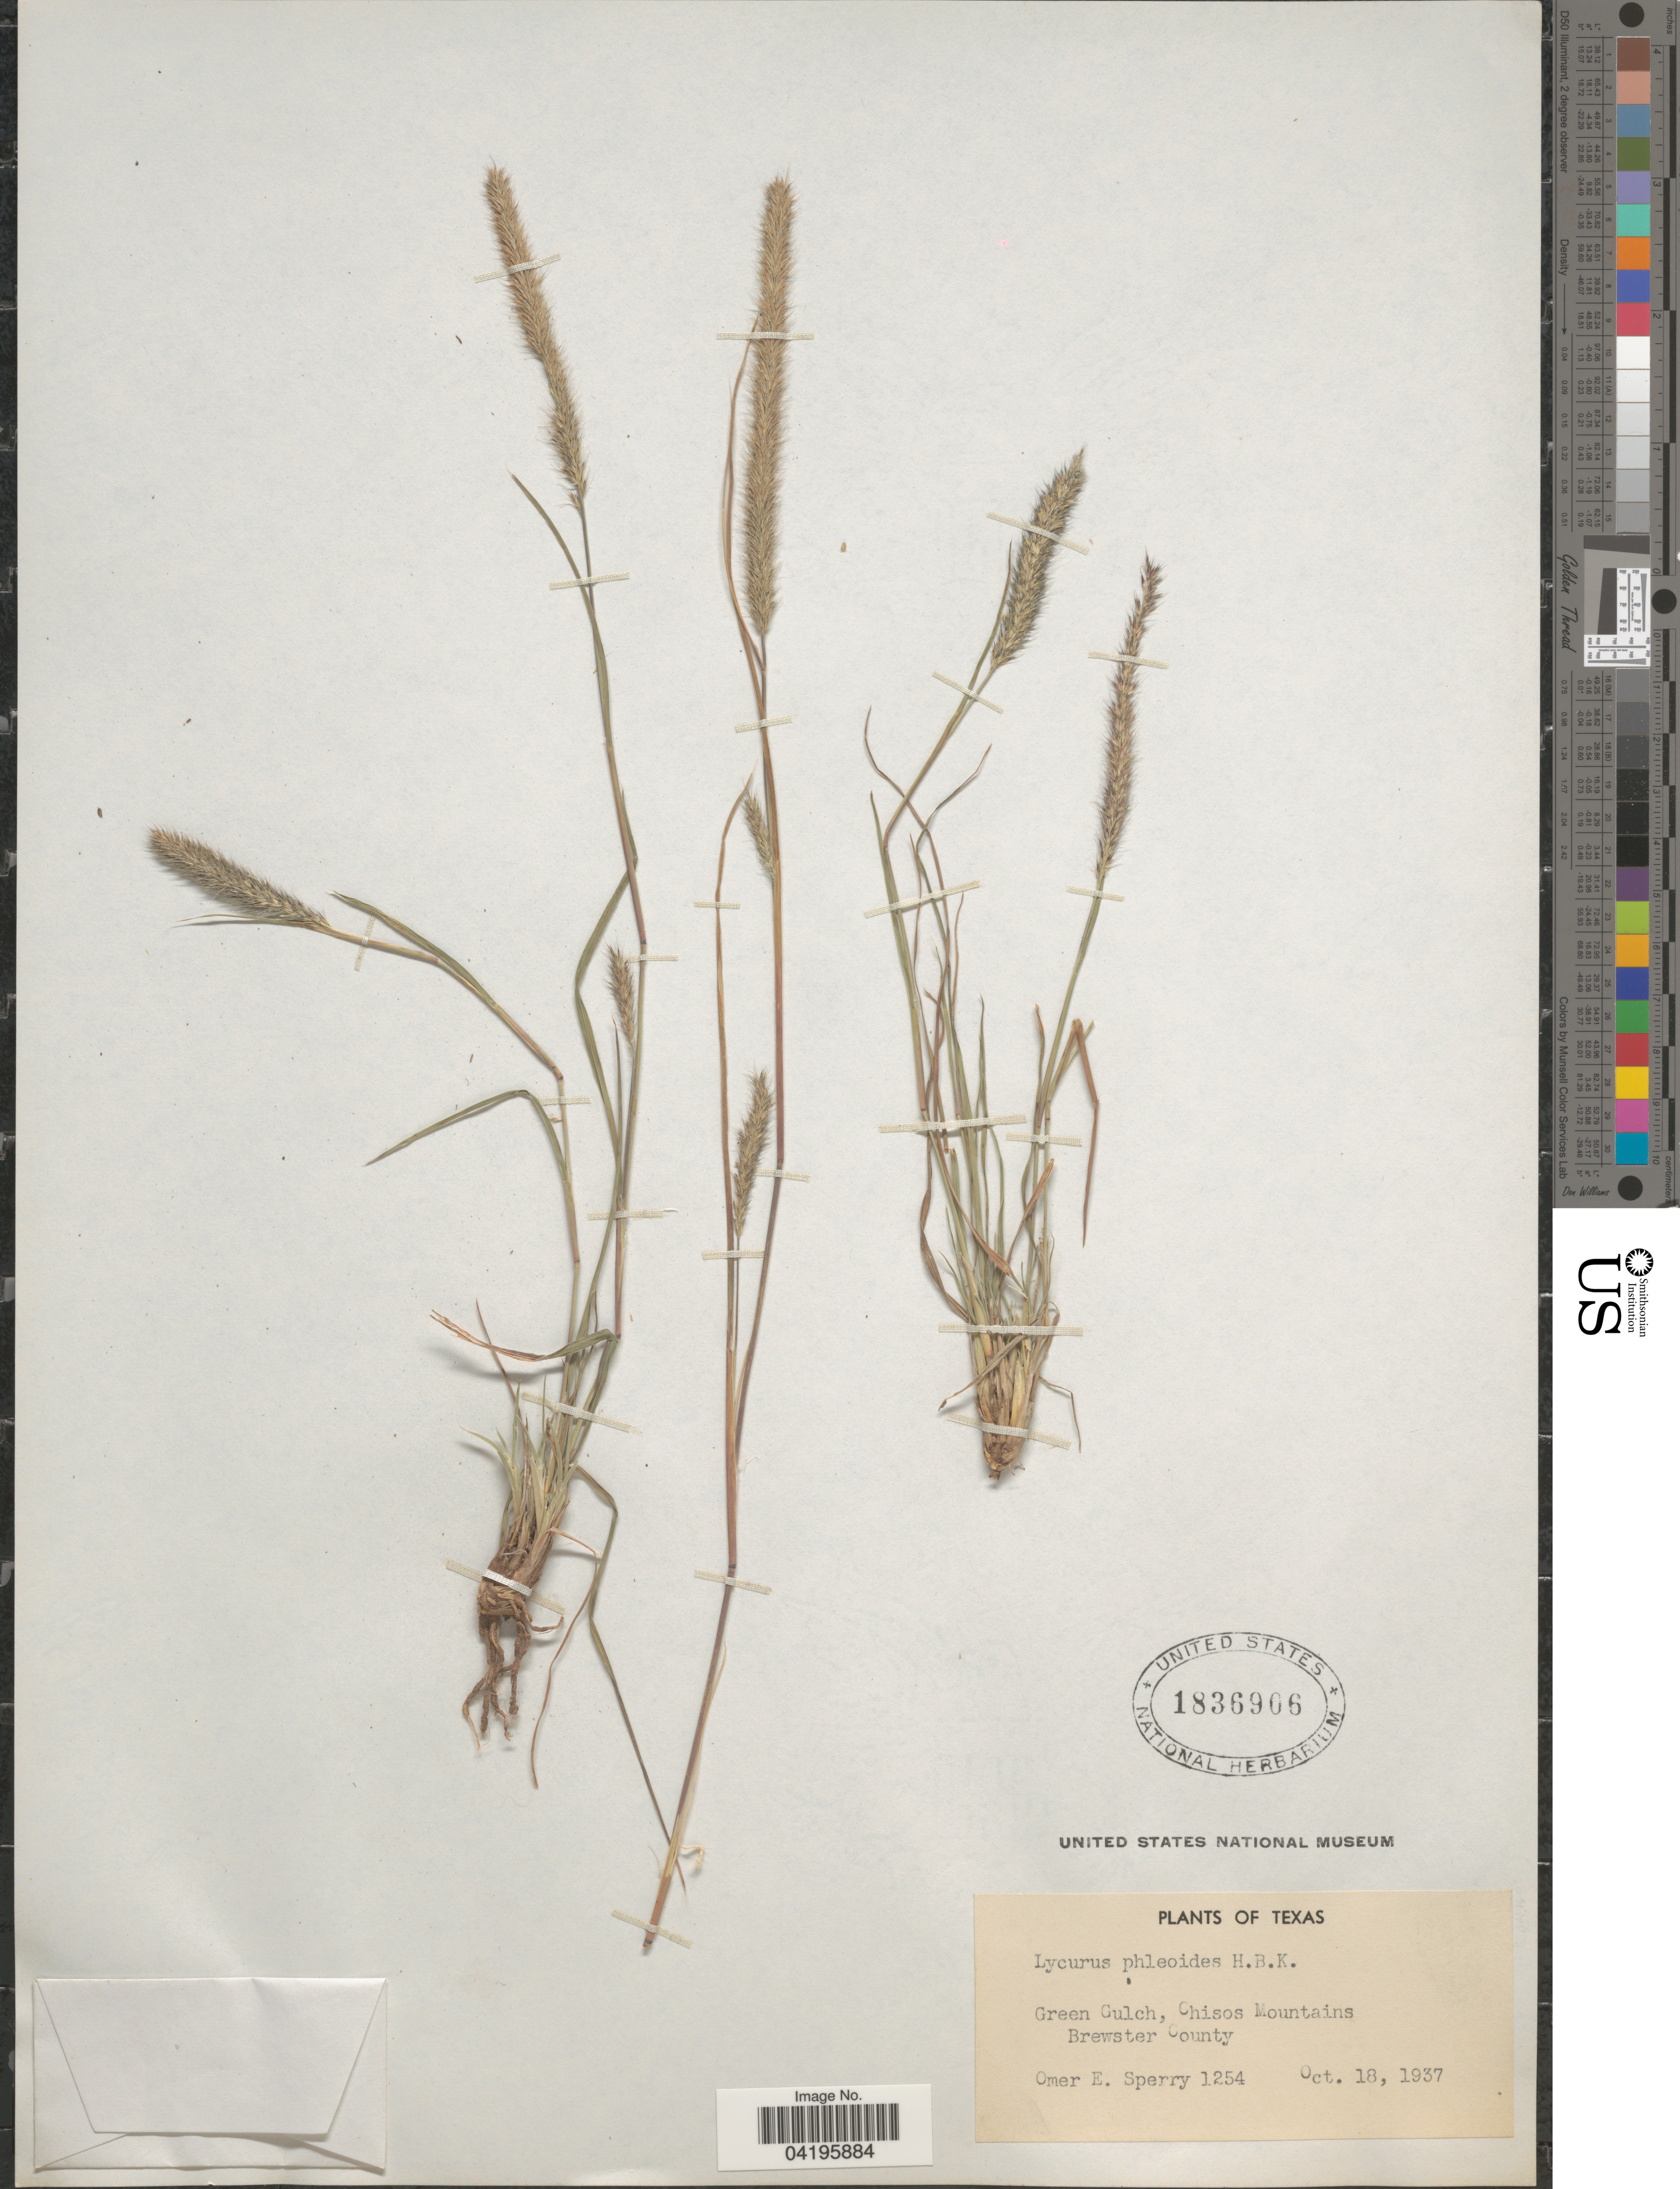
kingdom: Plantae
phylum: Tracheophyta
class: Liliopsida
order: Poales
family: Poaceae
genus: Muhlenbergia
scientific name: Muhlenbergia phleoides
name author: (Kunth) Columbus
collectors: O. E. Sperry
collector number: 1254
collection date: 1937-10-18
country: United States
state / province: Texas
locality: Green Gulch, Chisos Mountains Brewster County.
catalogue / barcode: US 1836906